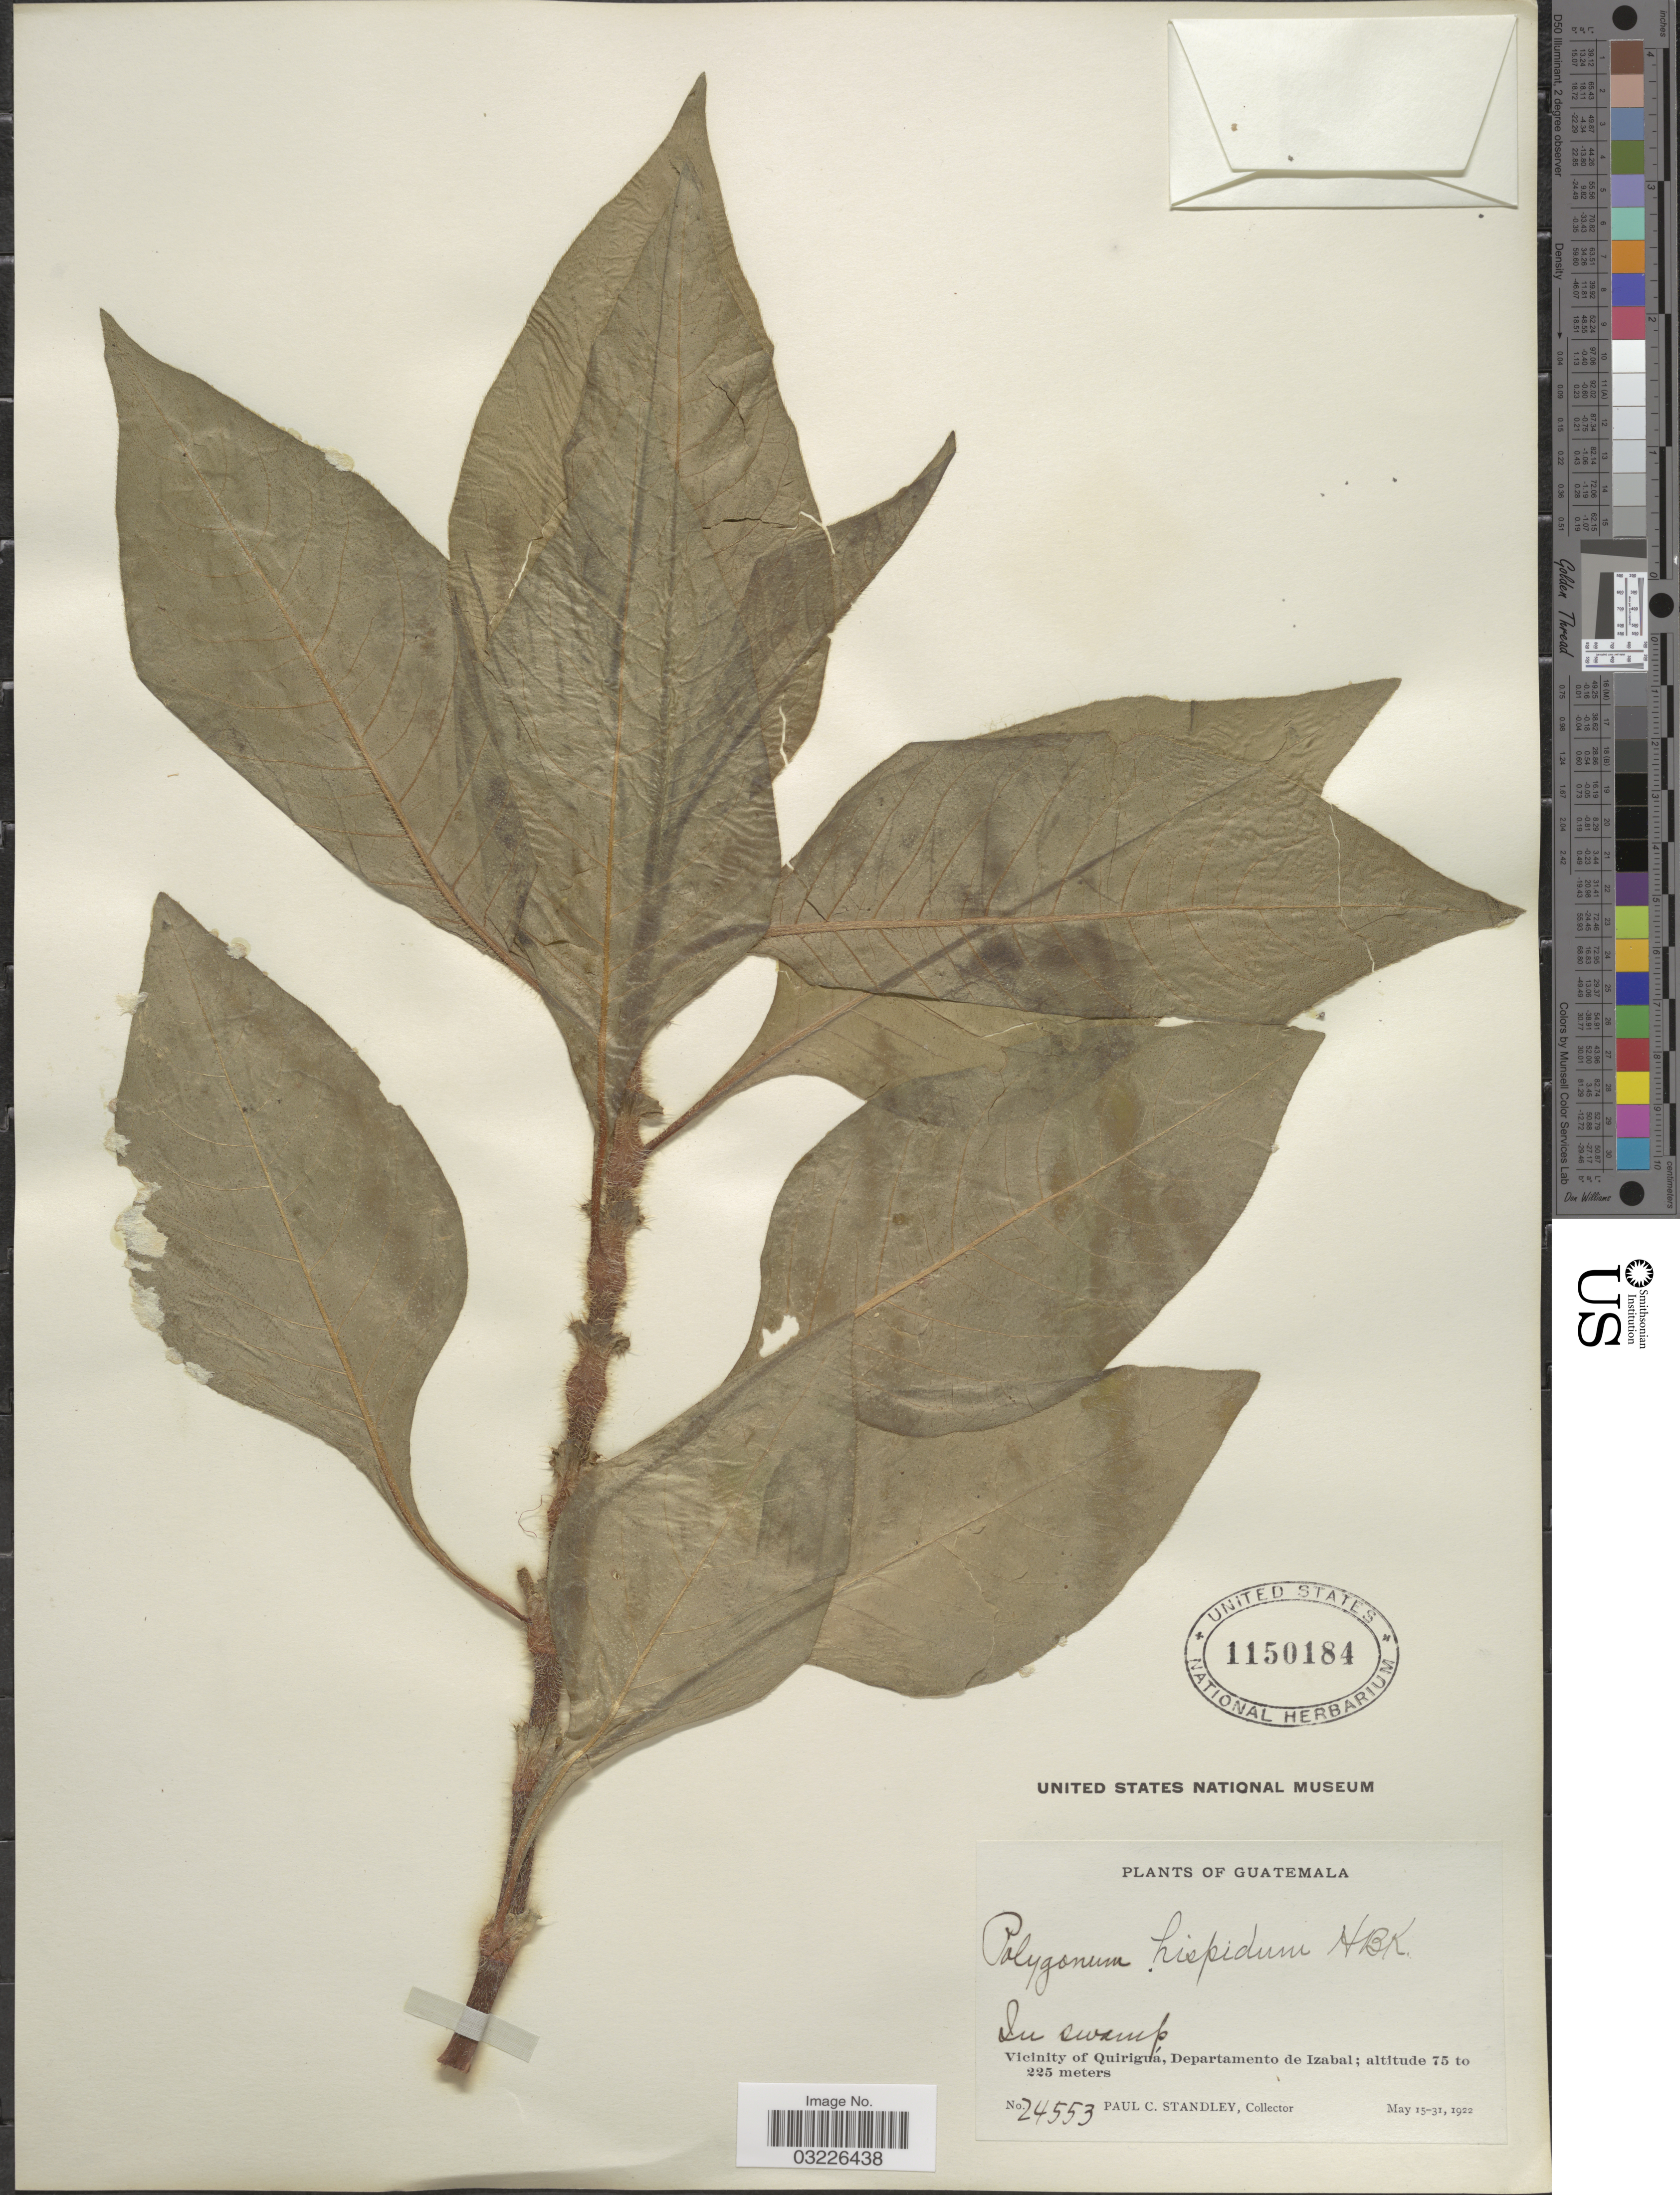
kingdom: Plantae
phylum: Tracheophyta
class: Magnoliopsida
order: Caryophyllales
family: Polygonaceae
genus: Polygonum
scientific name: Polygonum hispidum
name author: Kunth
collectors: P. C. Standley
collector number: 24553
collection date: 1922-05-15/1922-05-31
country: Guatemala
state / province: Izabal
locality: Vicinity of Quiriguá, Departamento de Izabal.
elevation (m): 75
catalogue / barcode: US 1150184